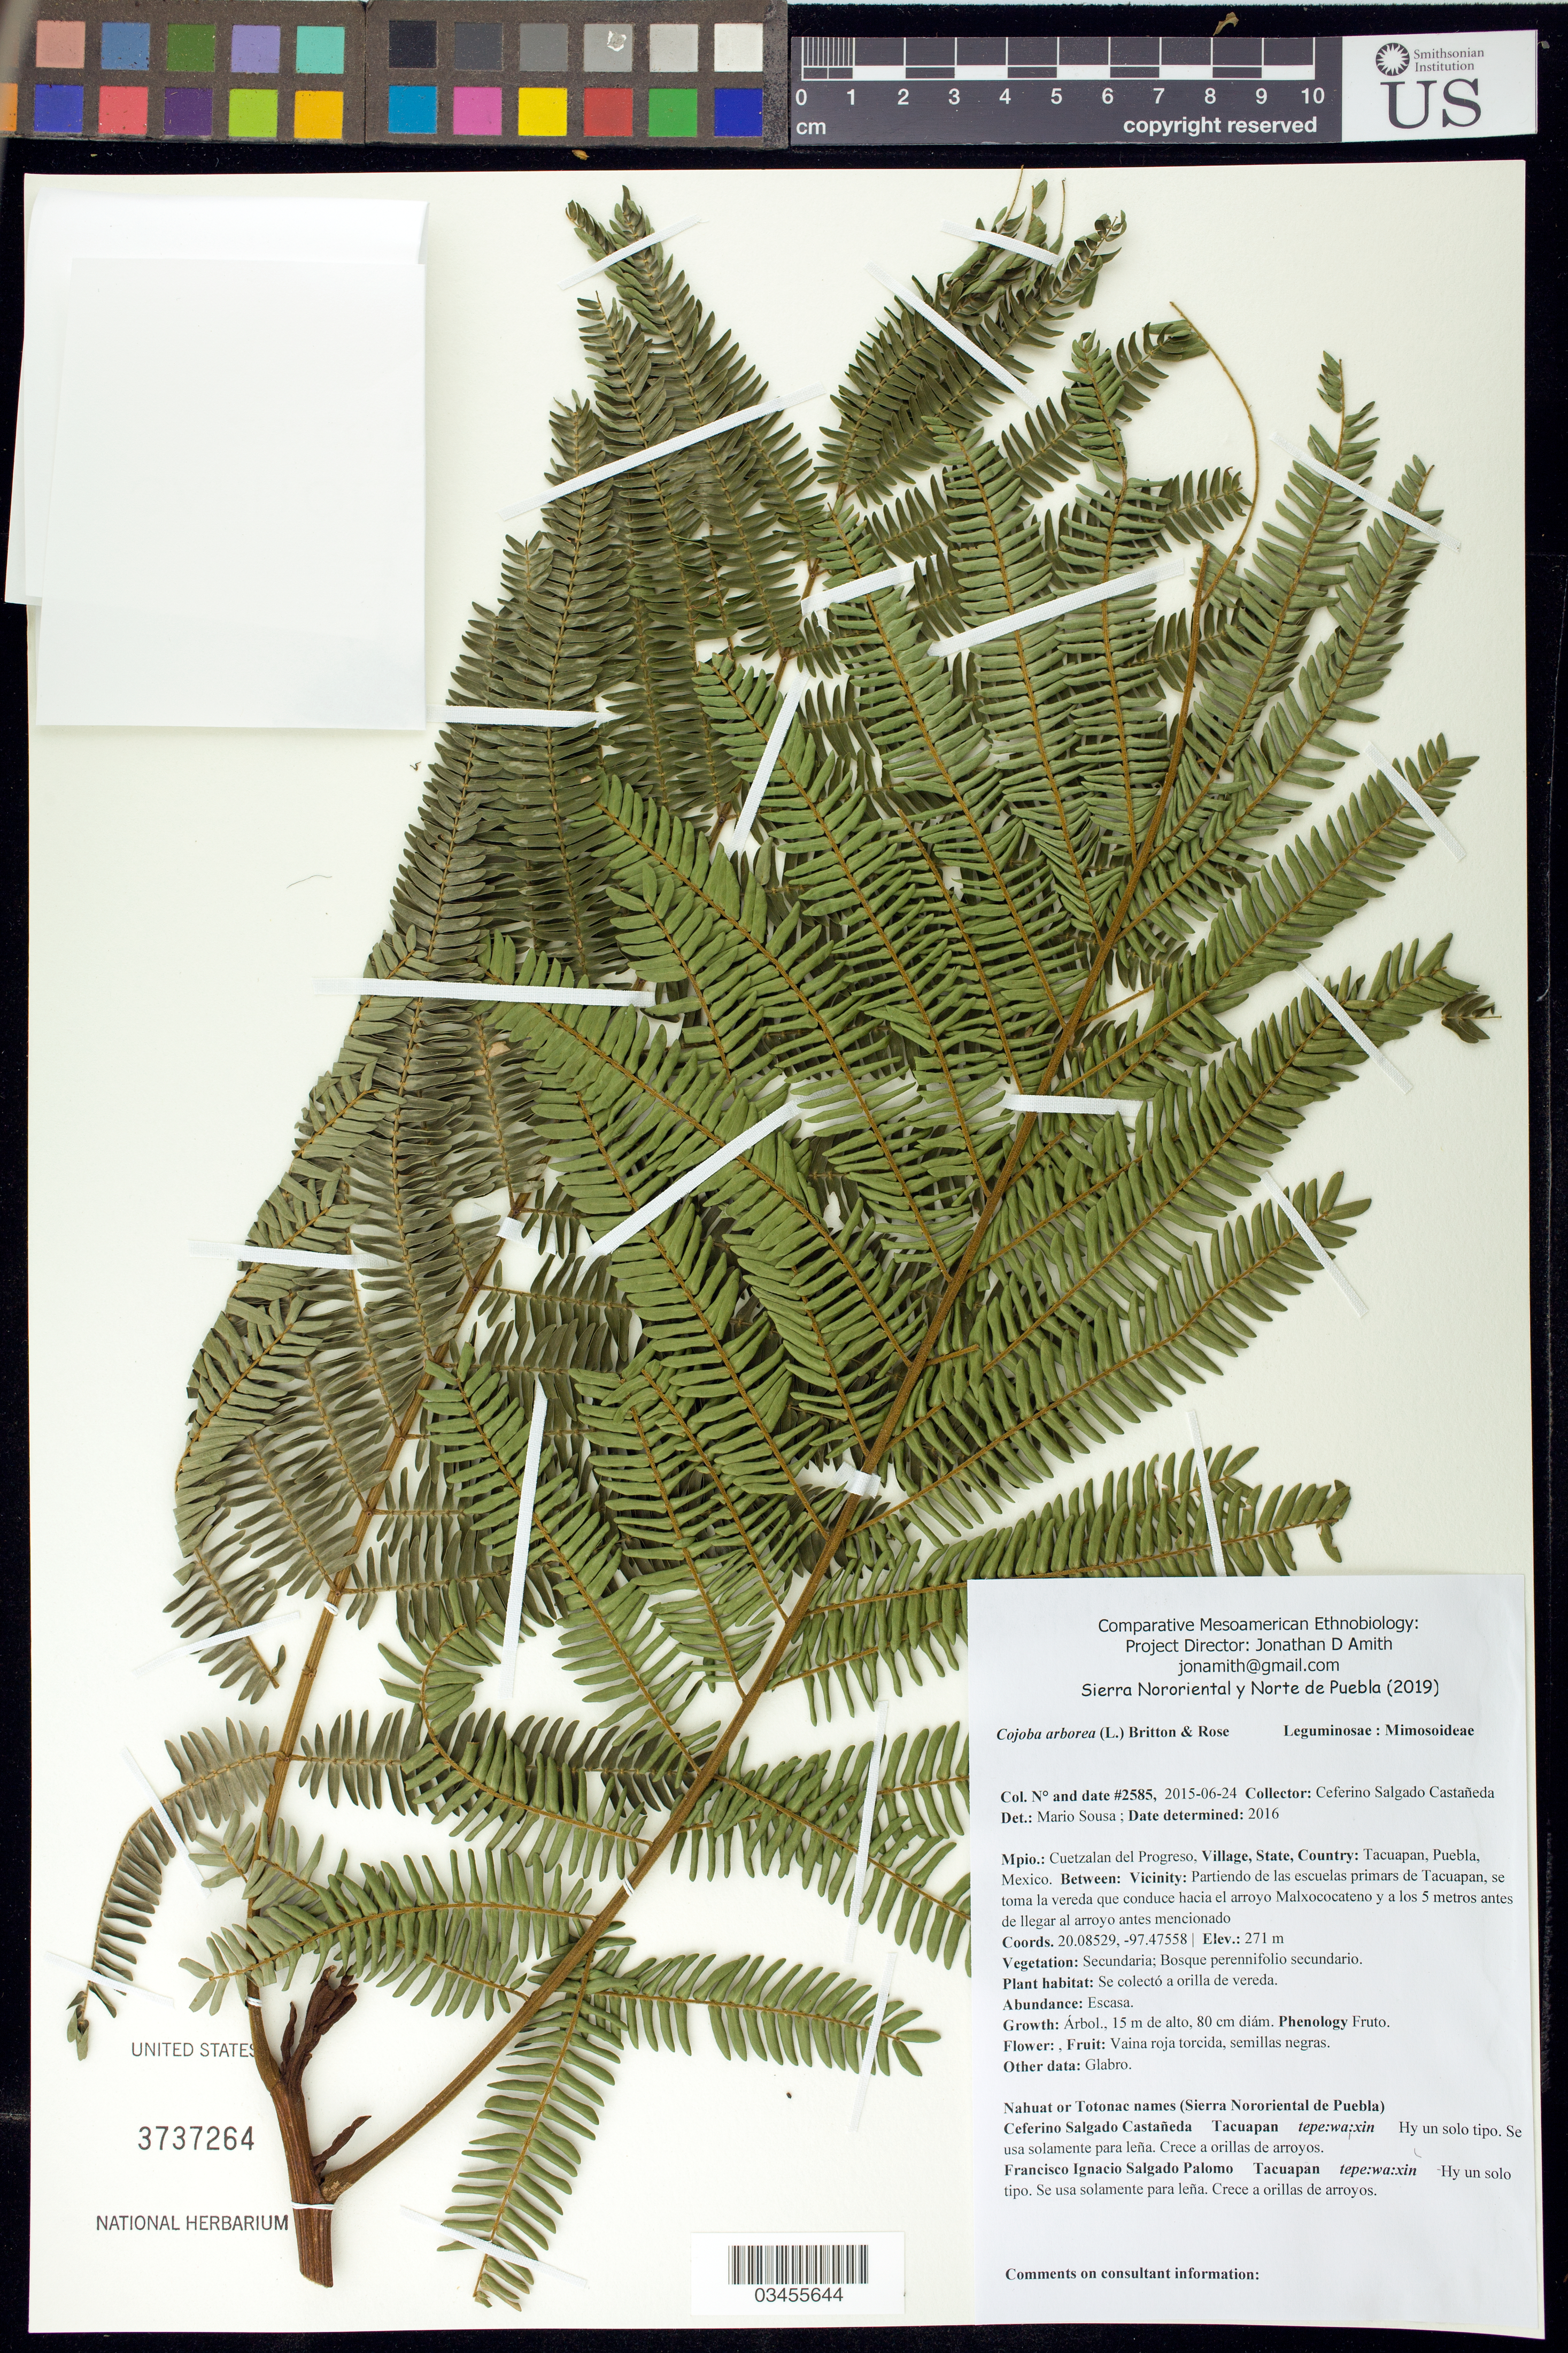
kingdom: Plantae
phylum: Tracheophyta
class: Magnoliopsida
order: Fabales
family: Fabaceae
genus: Cojoba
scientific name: Cojoba arborea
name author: (L.) Britton & Rose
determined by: Sousa S., Mario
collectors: C. Salgado Castañeda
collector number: CSC_02585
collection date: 2015-06-24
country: México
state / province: Puebla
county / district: Cuetzalan del Progreso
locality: PUEBLO: Tacuapan; LOCALIDAD EXACTA: Partiendo de las escuelas primarias de Tacuapan, se toma la vereda que conduce hacia el arroyo Malxococateno y a los 5 metros antes de llegar al arroyo antes mencionado.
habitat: Bosque perennifolio secundario | Se colectó a orilla de vereda.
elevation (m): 271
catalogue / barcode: US 3737264